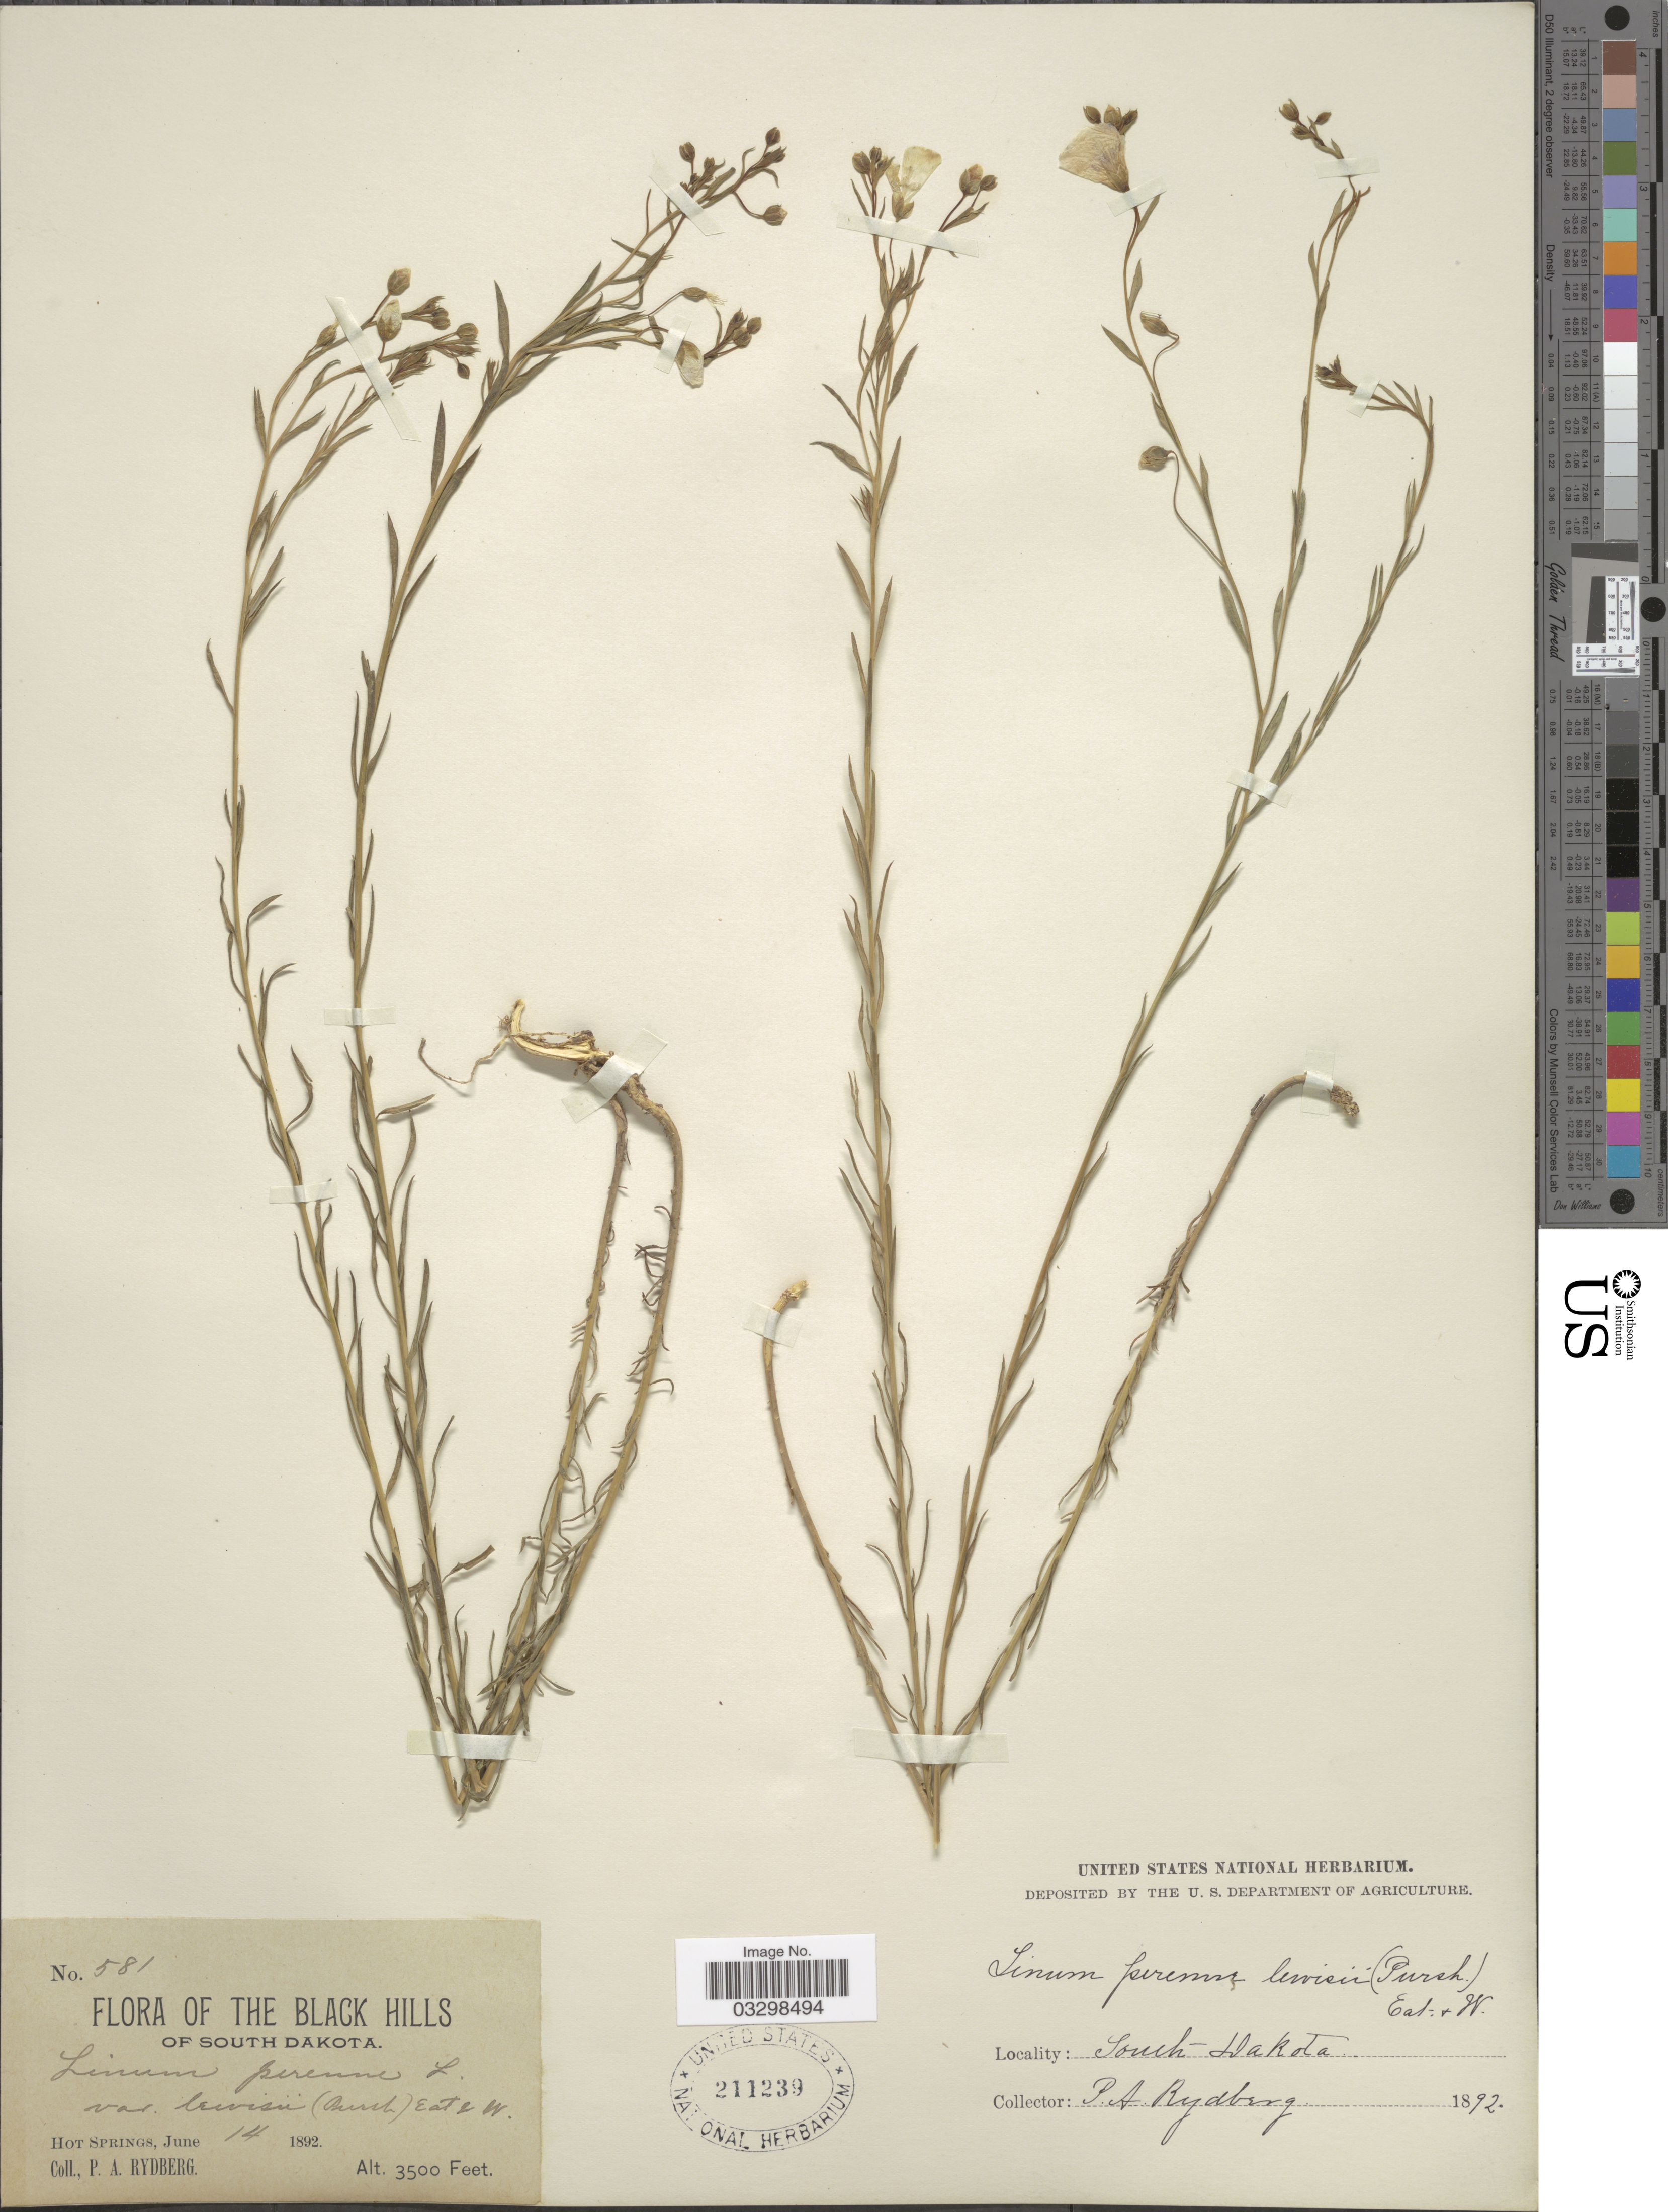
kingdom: Plantae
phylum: Tracheophyta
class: Magnoliopsida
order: Malpighiales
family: Linaceae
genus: Linum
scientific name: Linum lewisii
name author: Pursh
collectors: P. A. Rydberg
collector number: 581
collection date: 1892-06-14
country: United States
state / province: South Dakota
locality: Black Hills. Hot Springs.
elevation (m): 1067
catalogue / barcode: US 211239